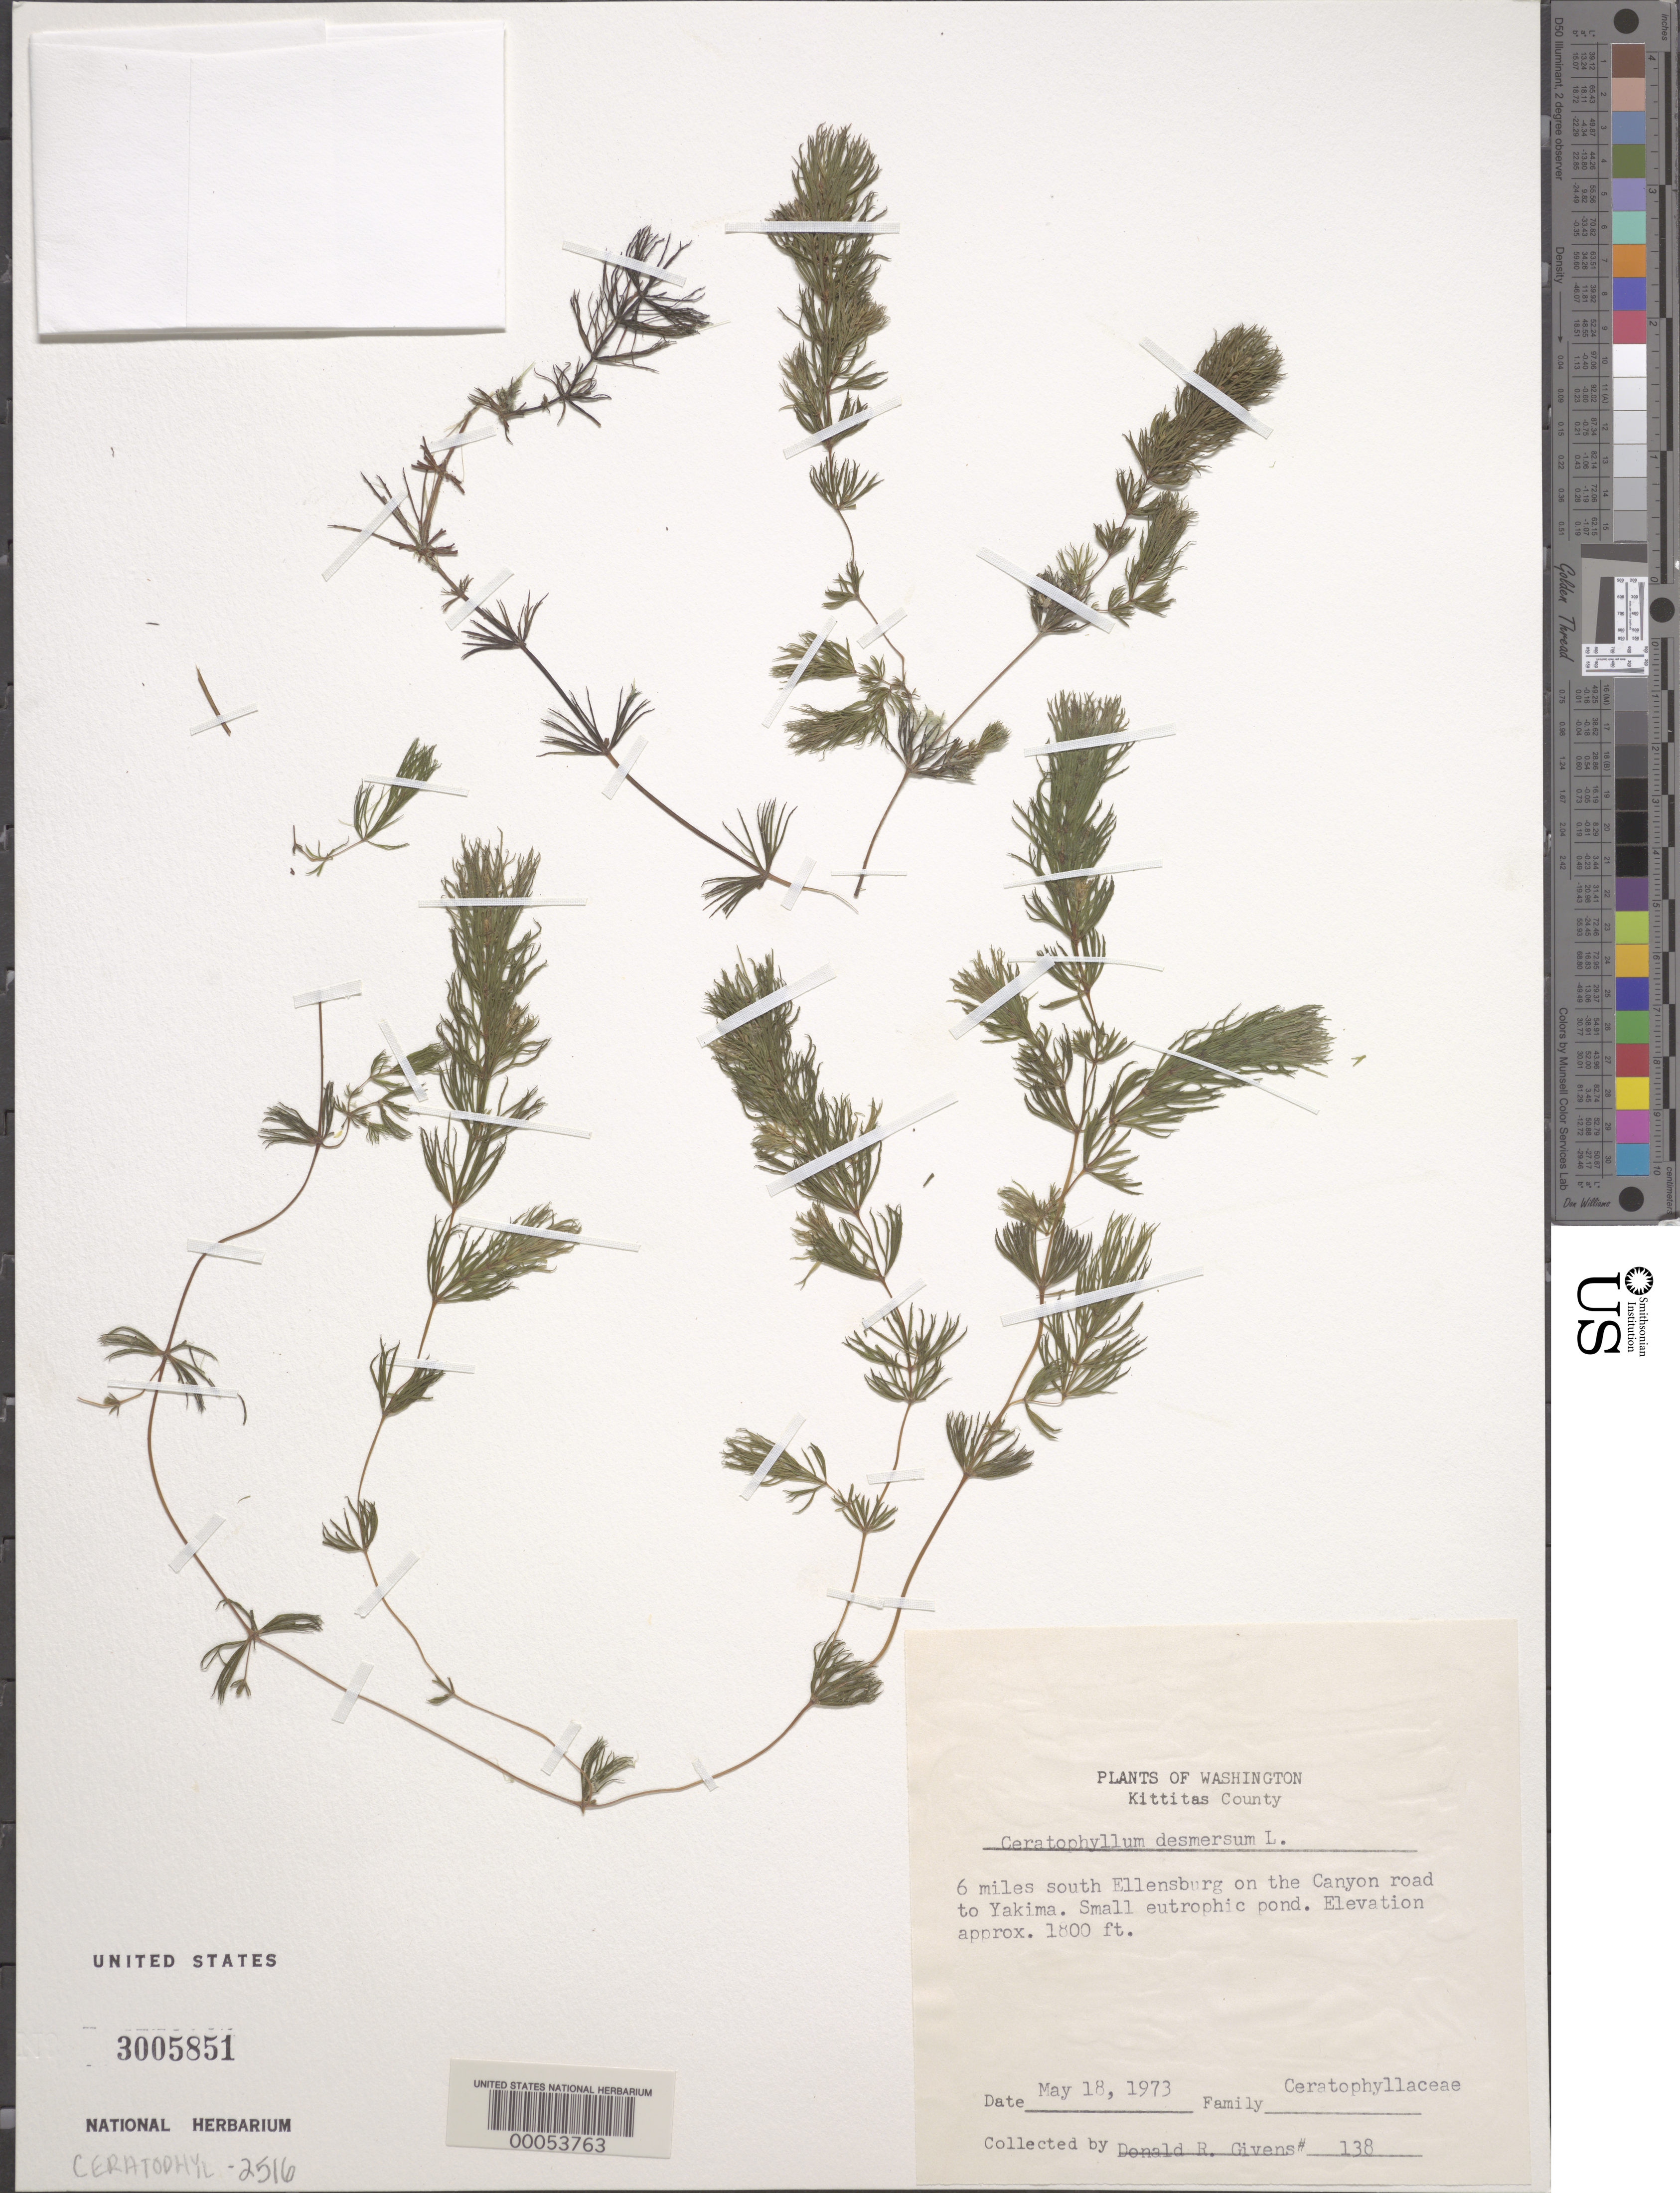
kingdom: Plantae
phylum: Tracheophyta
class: Magnoliopsida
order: Ceratophyllales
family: Ceratophyllaceae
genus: Ceratophyllum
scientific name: Ceratophyllum demersum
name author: L.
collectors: D. Givens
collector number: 138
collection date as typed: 18 May 1973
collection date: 1973-05-18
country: United States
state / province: Washington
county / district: Kittitas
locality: Six miles s ellensburg, on canyon rd. to yakima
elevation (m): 549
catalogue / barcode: US 3005851